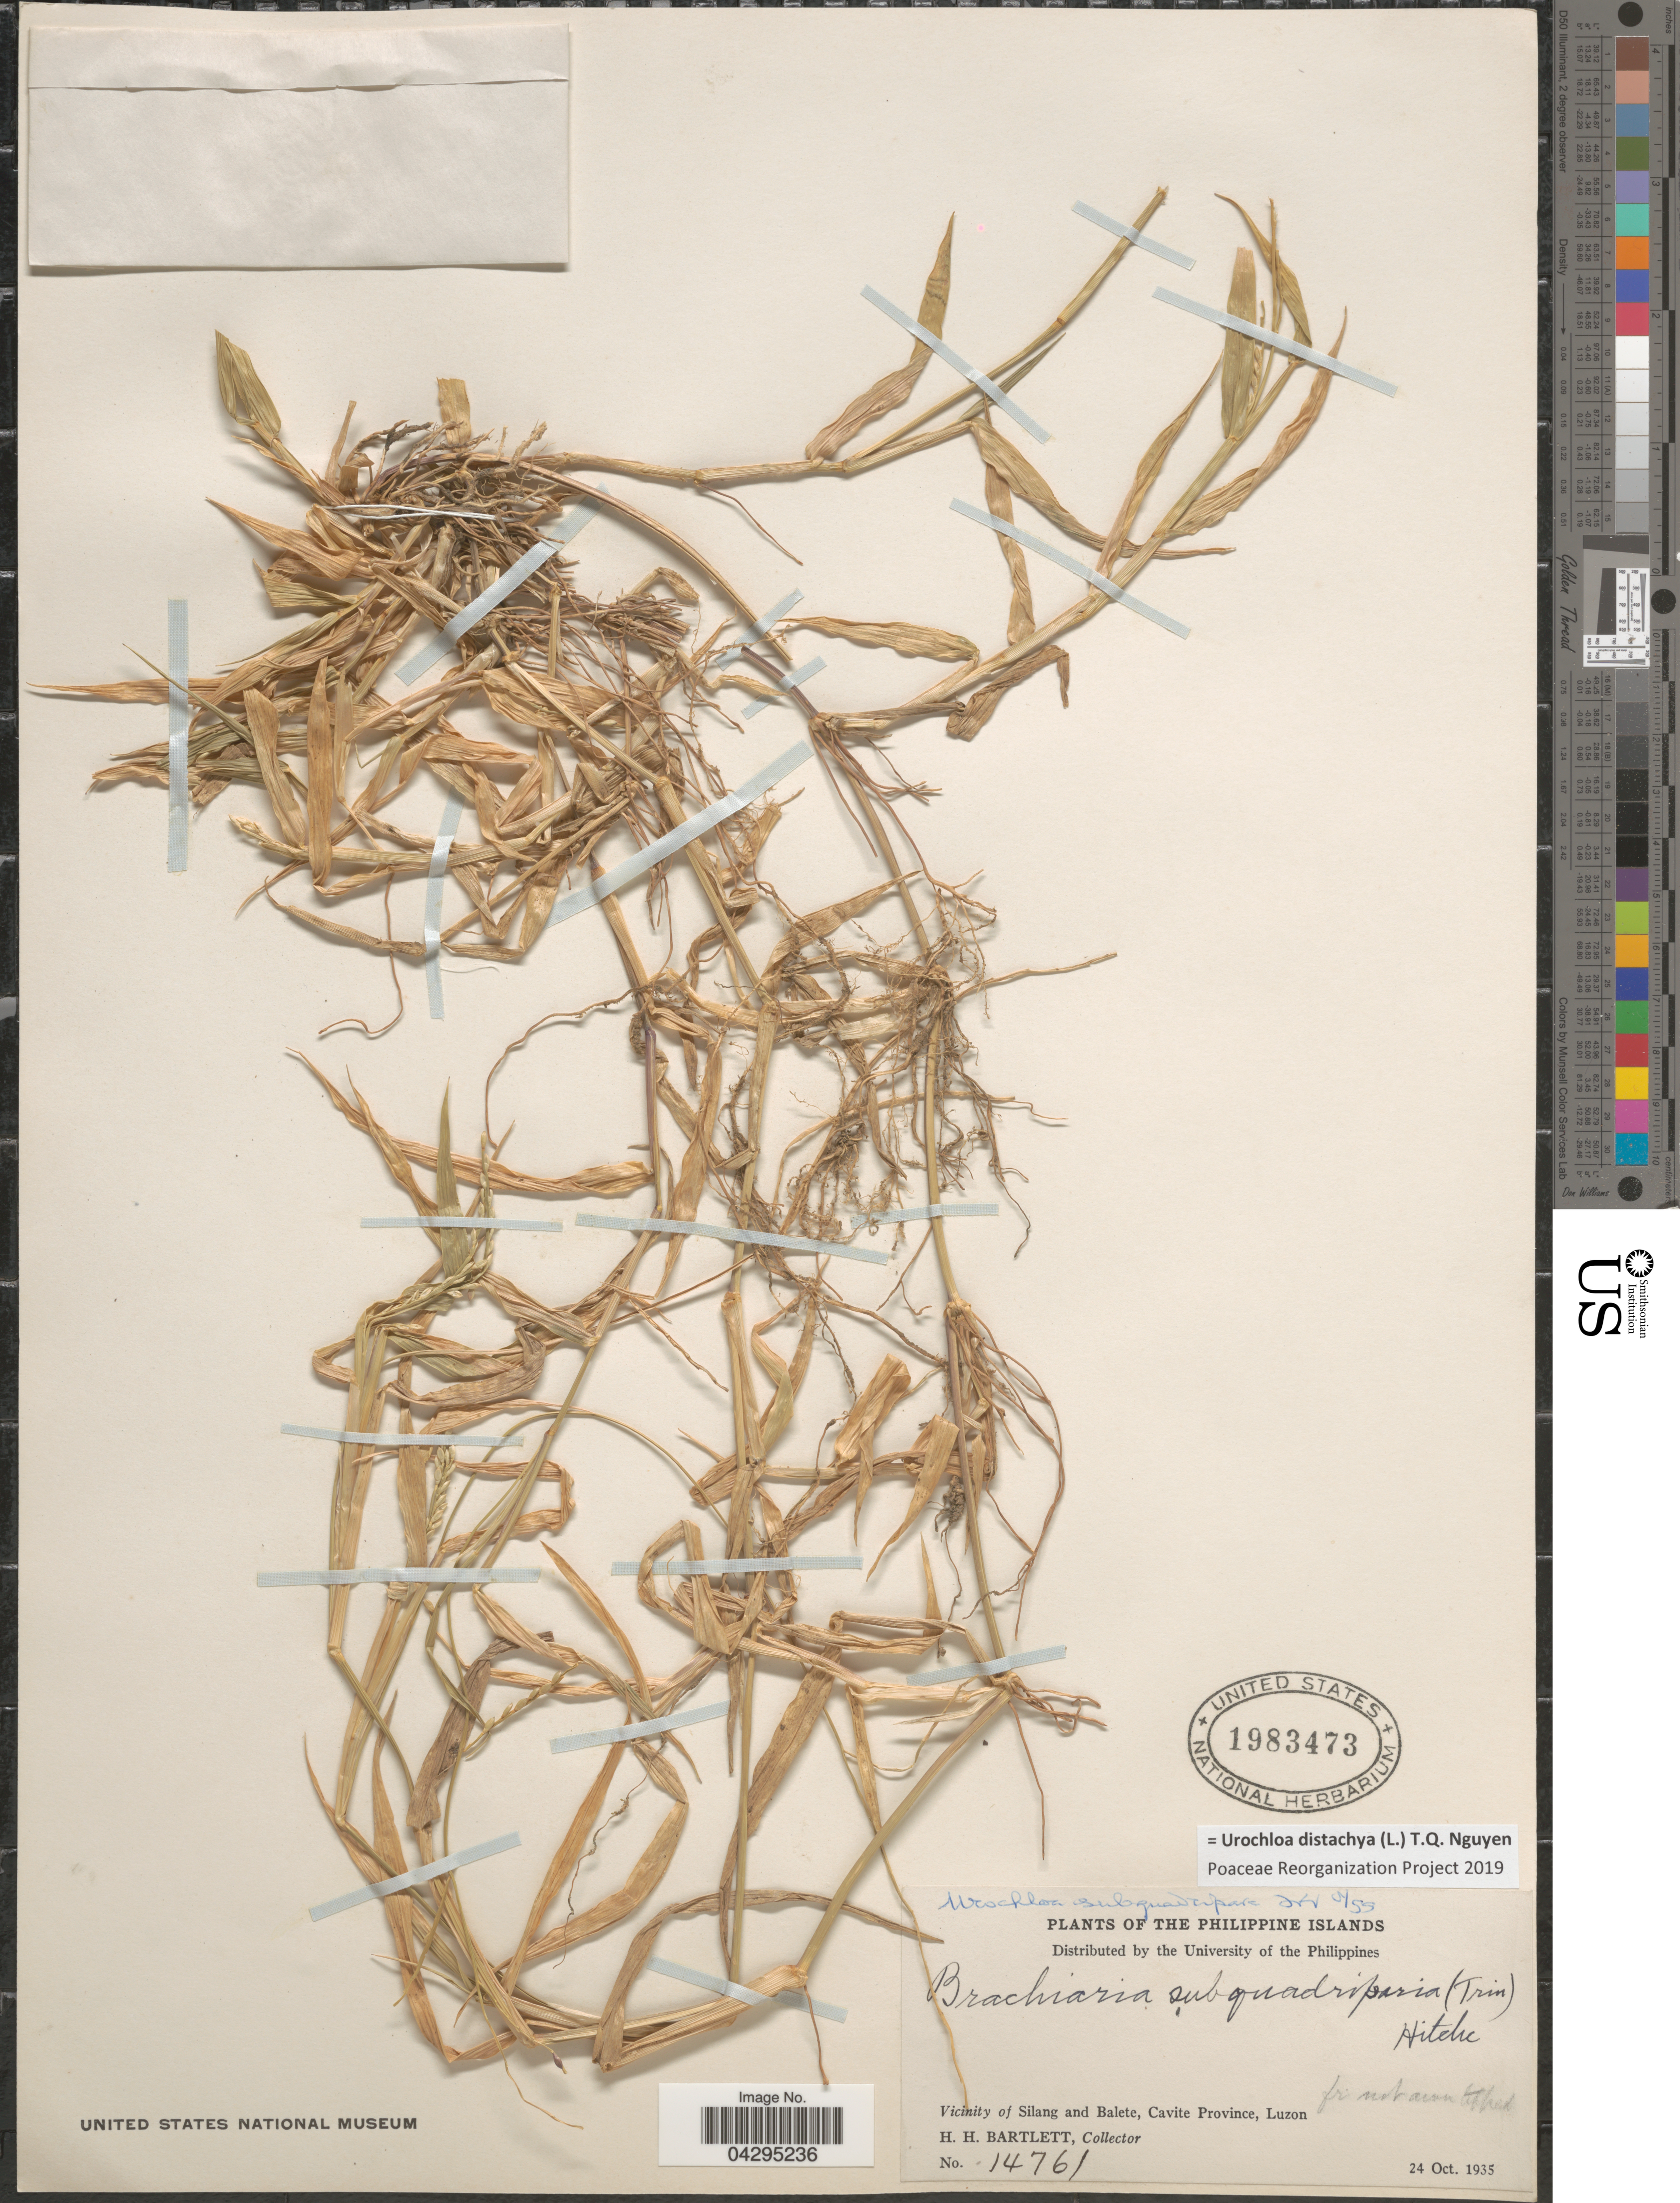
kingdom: Plantae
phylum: Tracheophyta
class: Liliopsida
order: Poales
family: Poaceae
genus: Urochloa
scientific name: Urochloa distachya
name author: (L.) T.Q. Nguyen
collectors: H. H. Bartlett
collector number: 14761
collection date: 1935-10-24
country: Philippines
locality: Vicinity of Silang and Balete, Cavite Province, Luzon.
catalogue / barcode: US 1983473